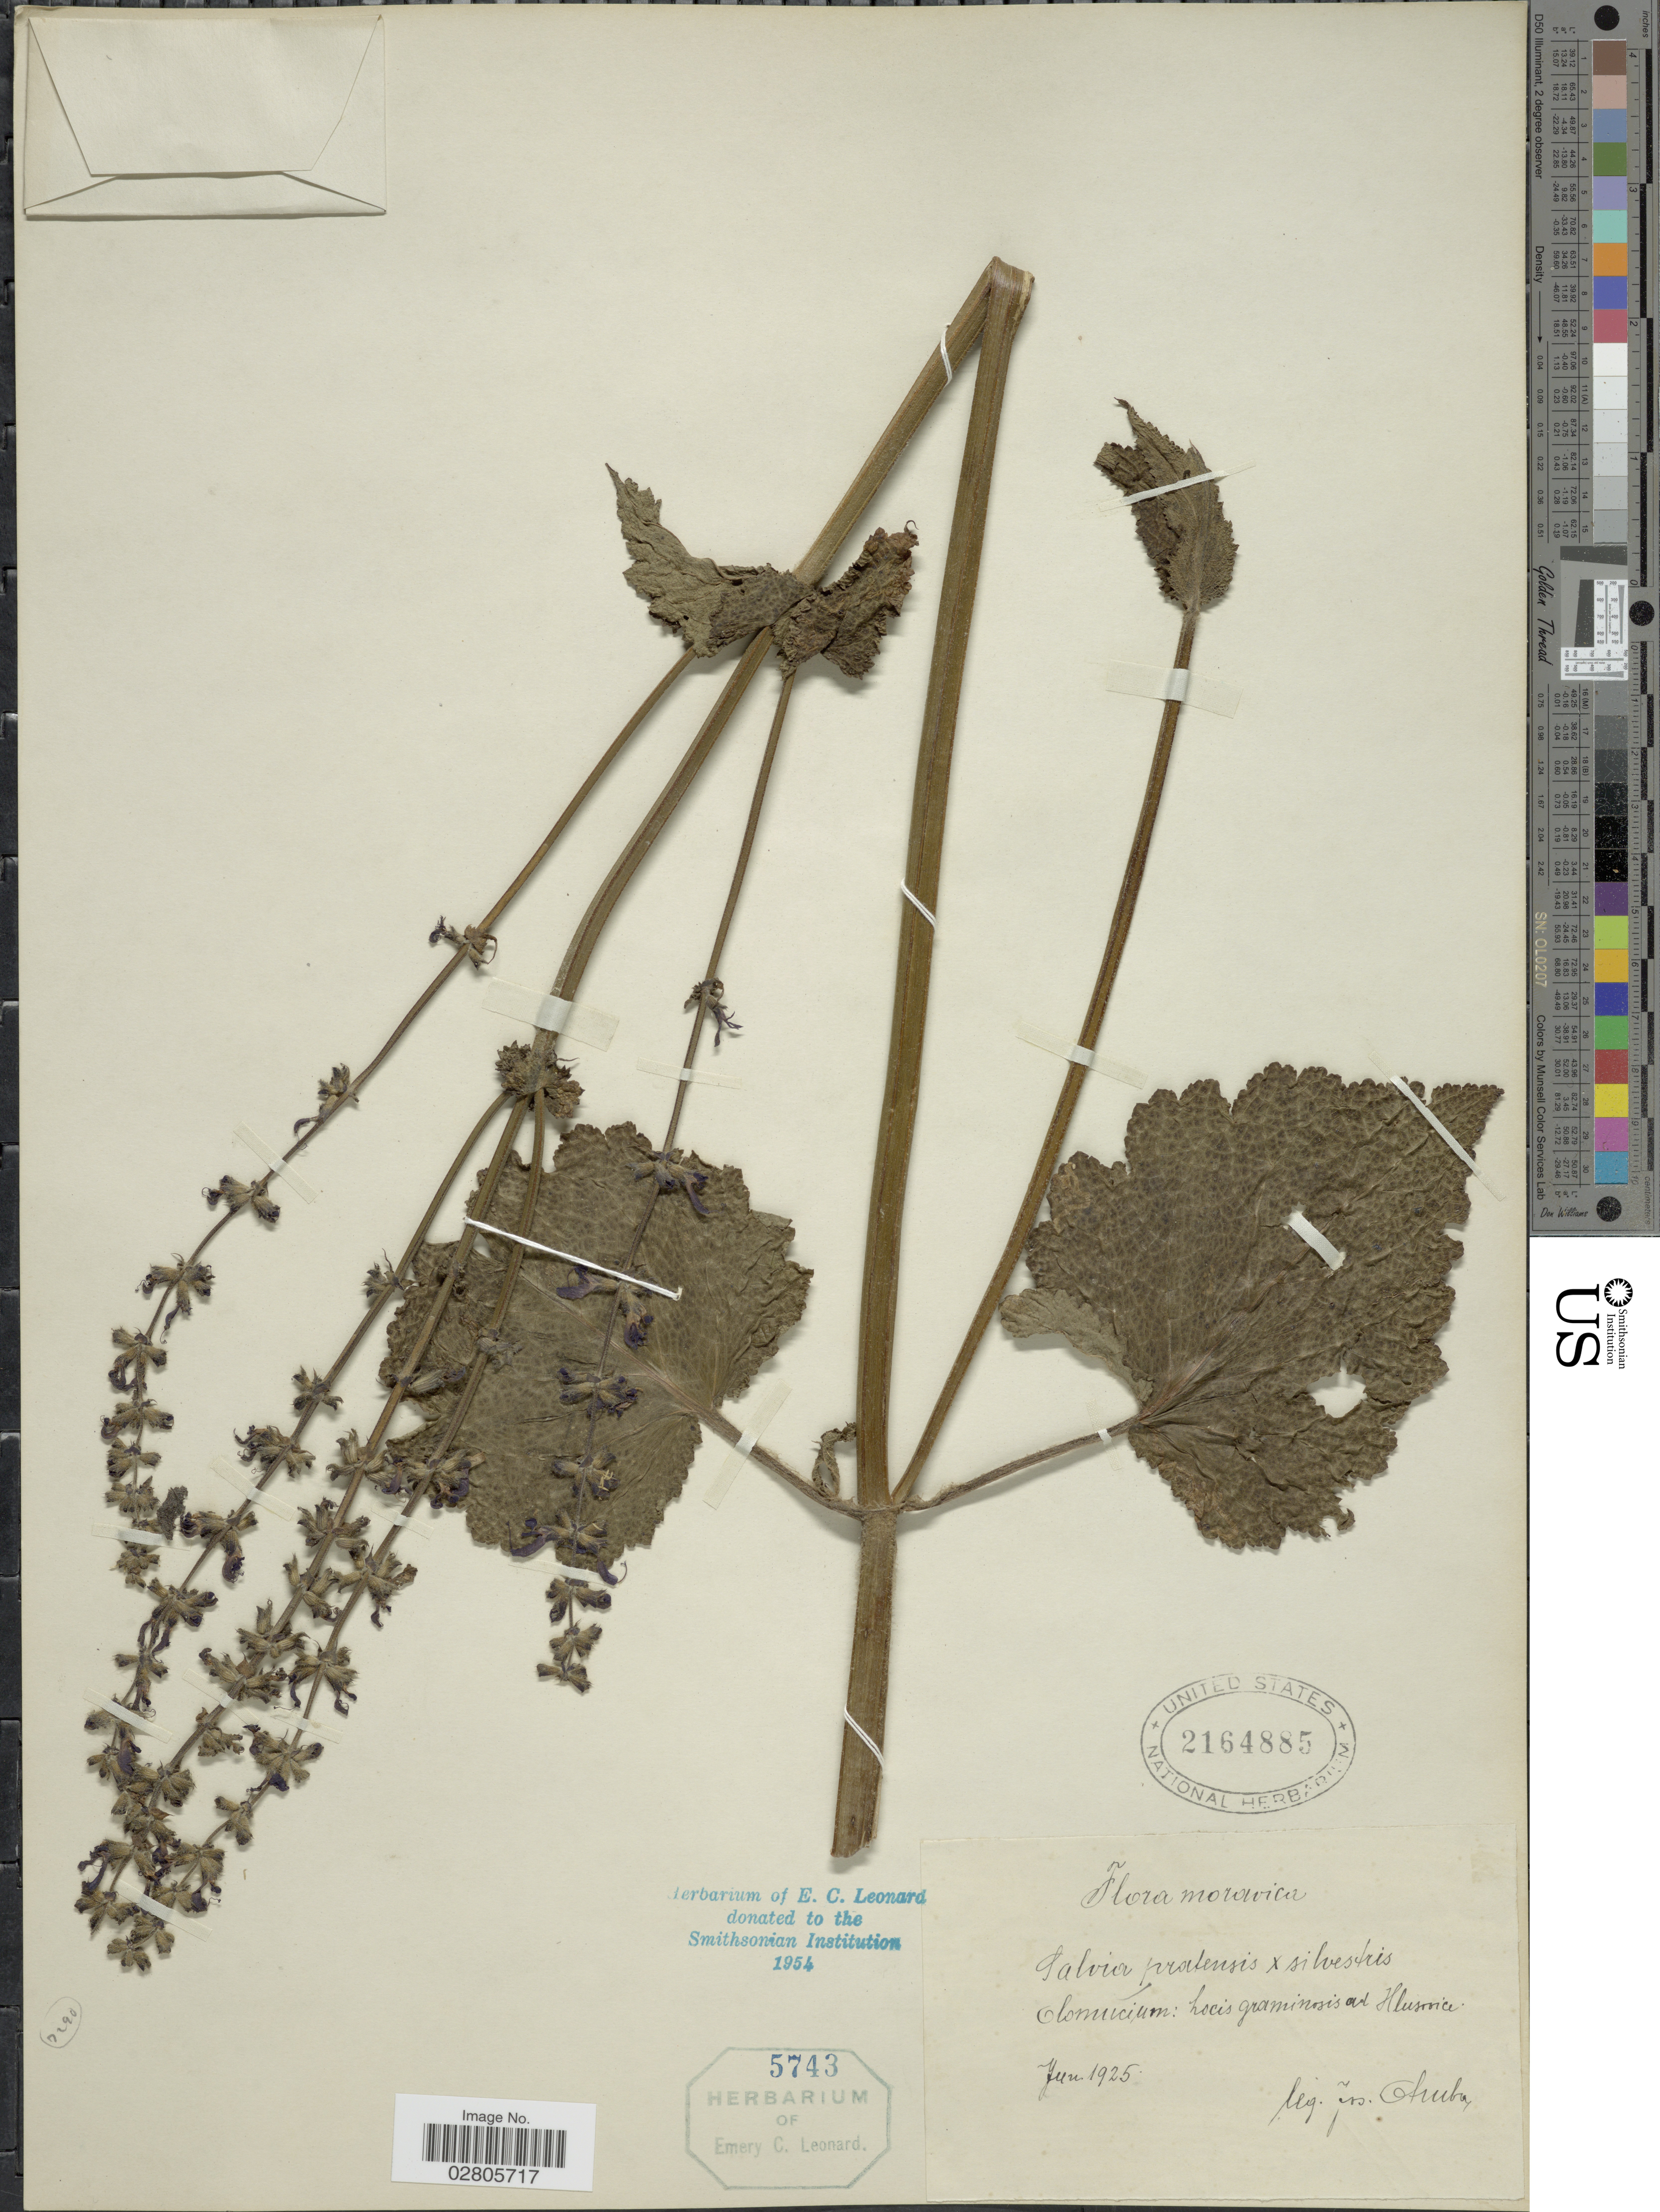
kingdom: Plantae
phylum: Tracheophyta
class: Magnoliopsida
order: Lamiales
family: Lamiaceae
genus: Salvia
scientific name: Salvia pratensis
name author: L.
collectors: J. Otruba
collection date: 1925-06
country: Czechia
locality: Moravica. Domicium: locis graminosis ad Hlusovice.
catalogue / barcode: US 2164885